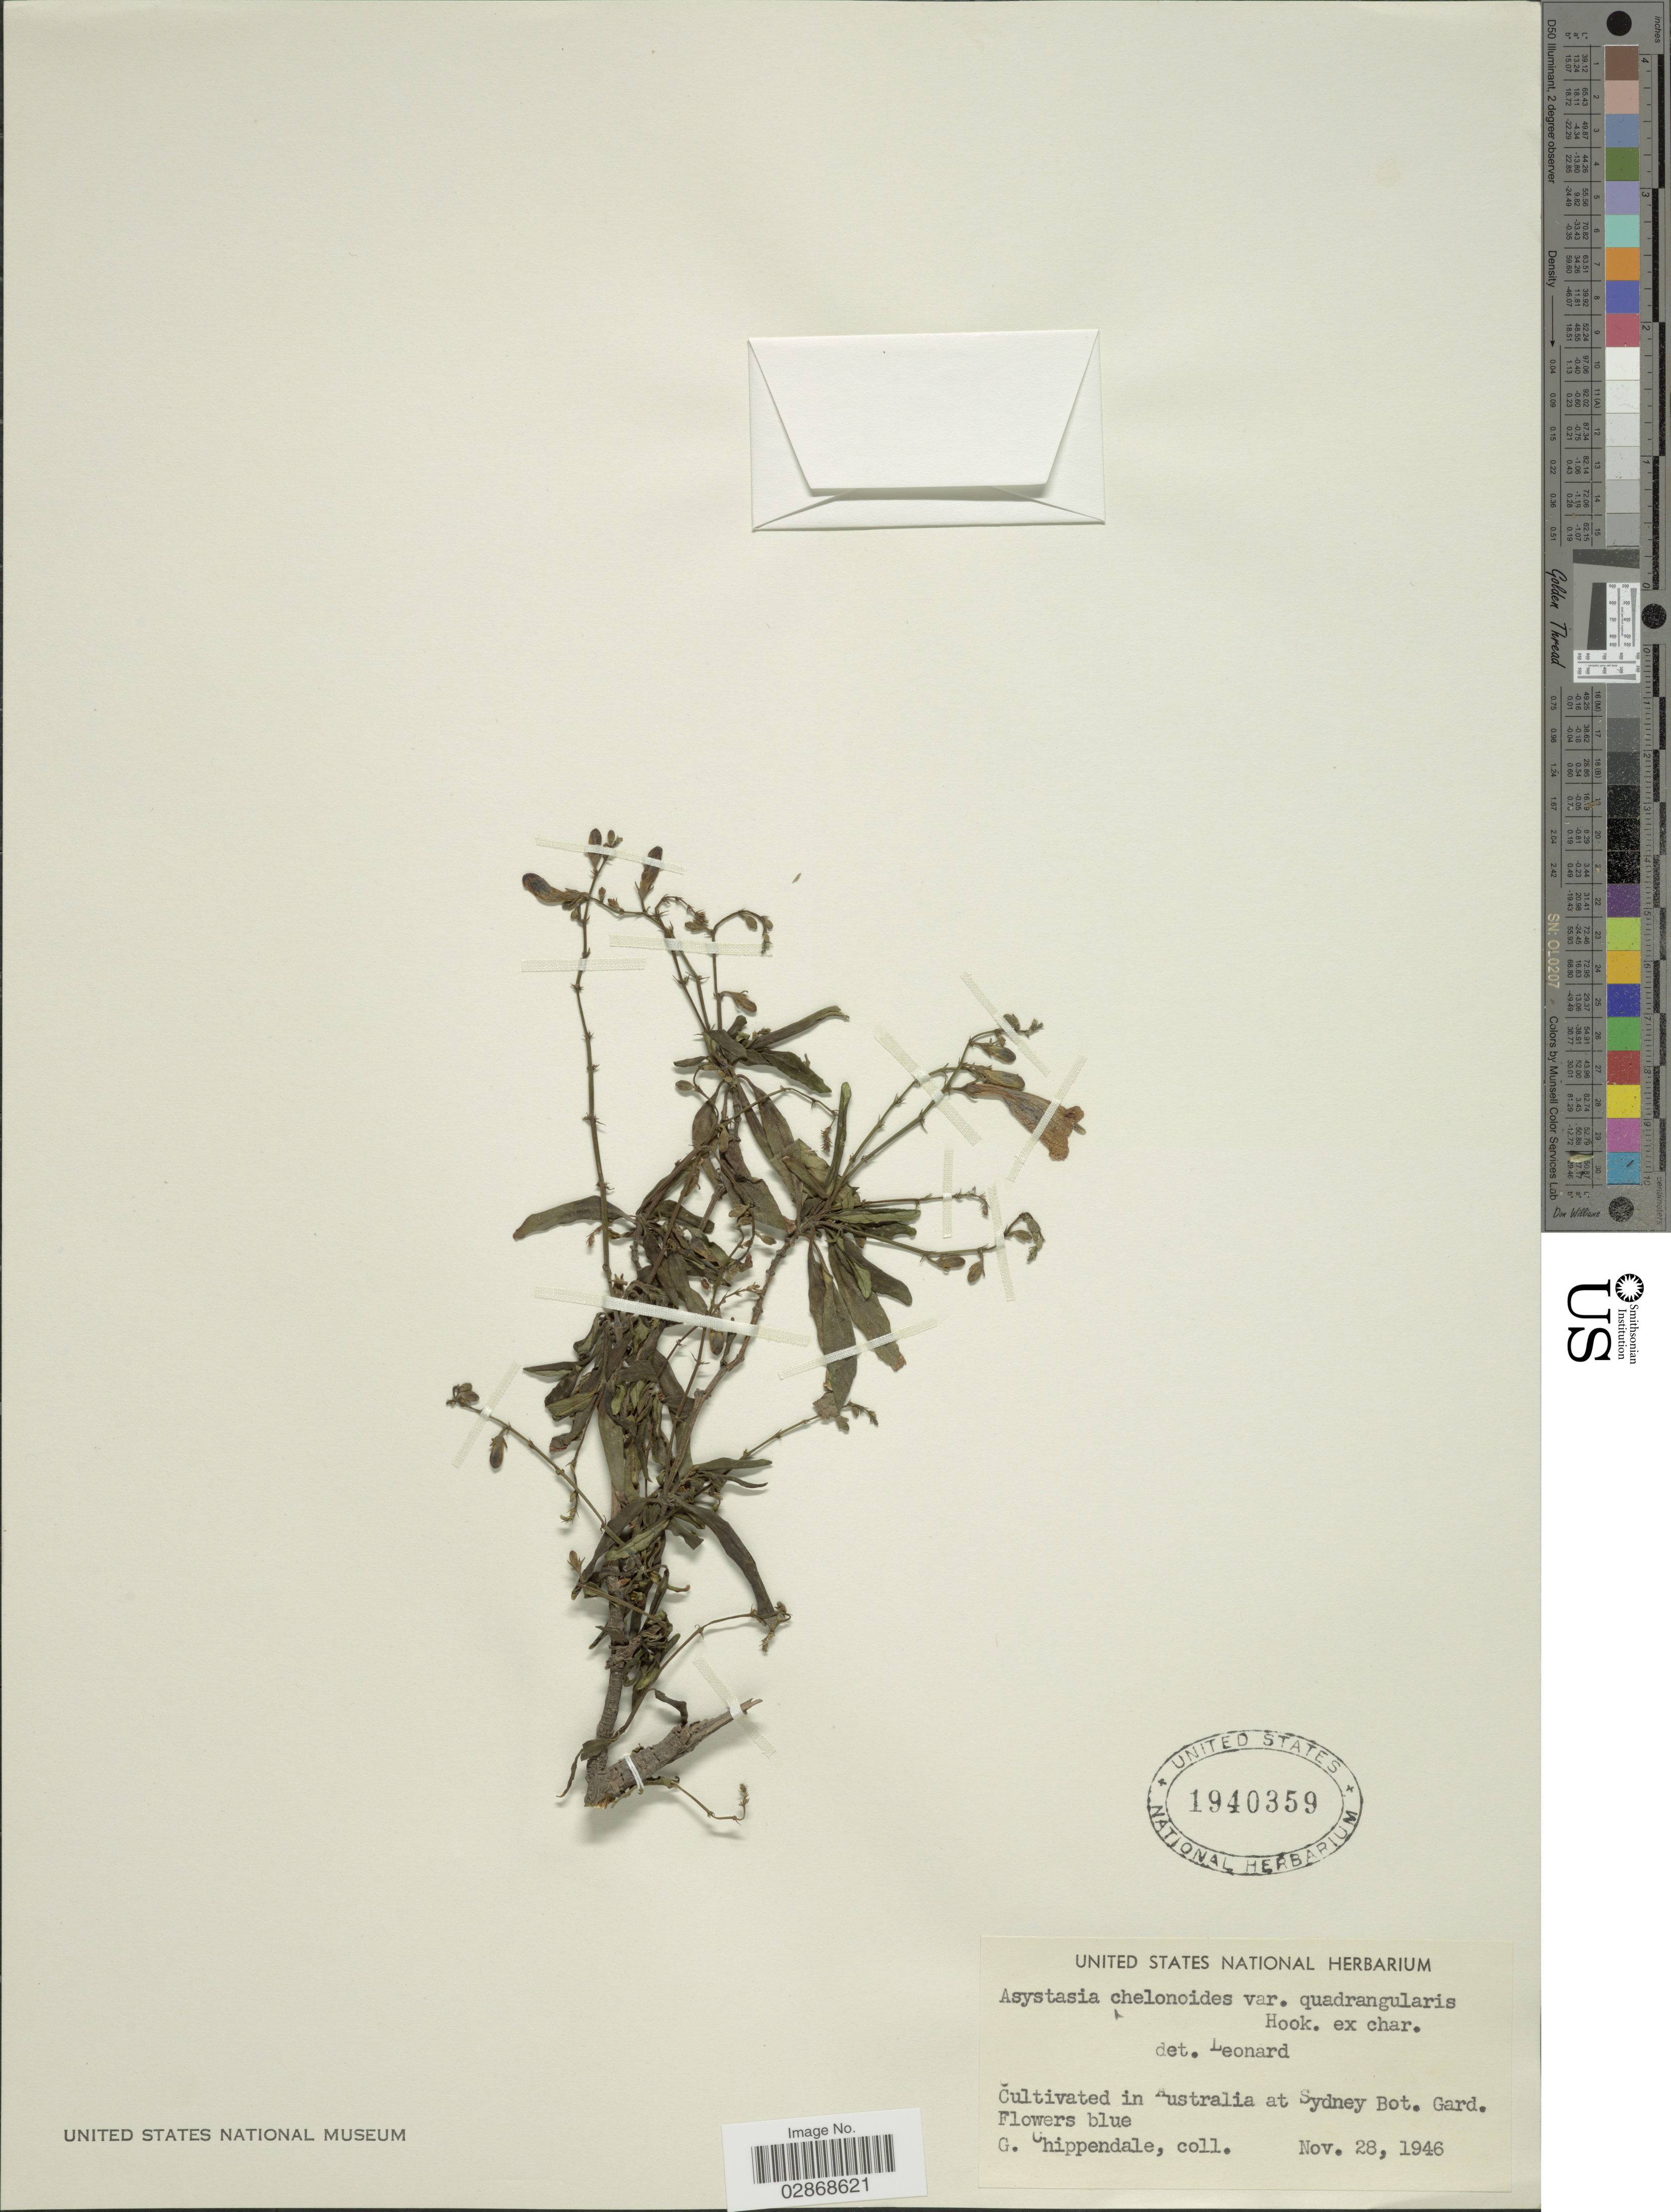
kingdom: Plantae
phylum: Tracheophyta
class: Magnoliopsida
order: Lamiales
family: Acanthaceae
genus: Asystasia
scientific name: Asystasia chelonoides var. quadrangularis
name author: C.B. Clarke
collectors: G. Chippendale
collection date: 1946-11-28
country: Australia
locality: At Sydney Bot. Gard.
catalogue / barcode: US 1940359